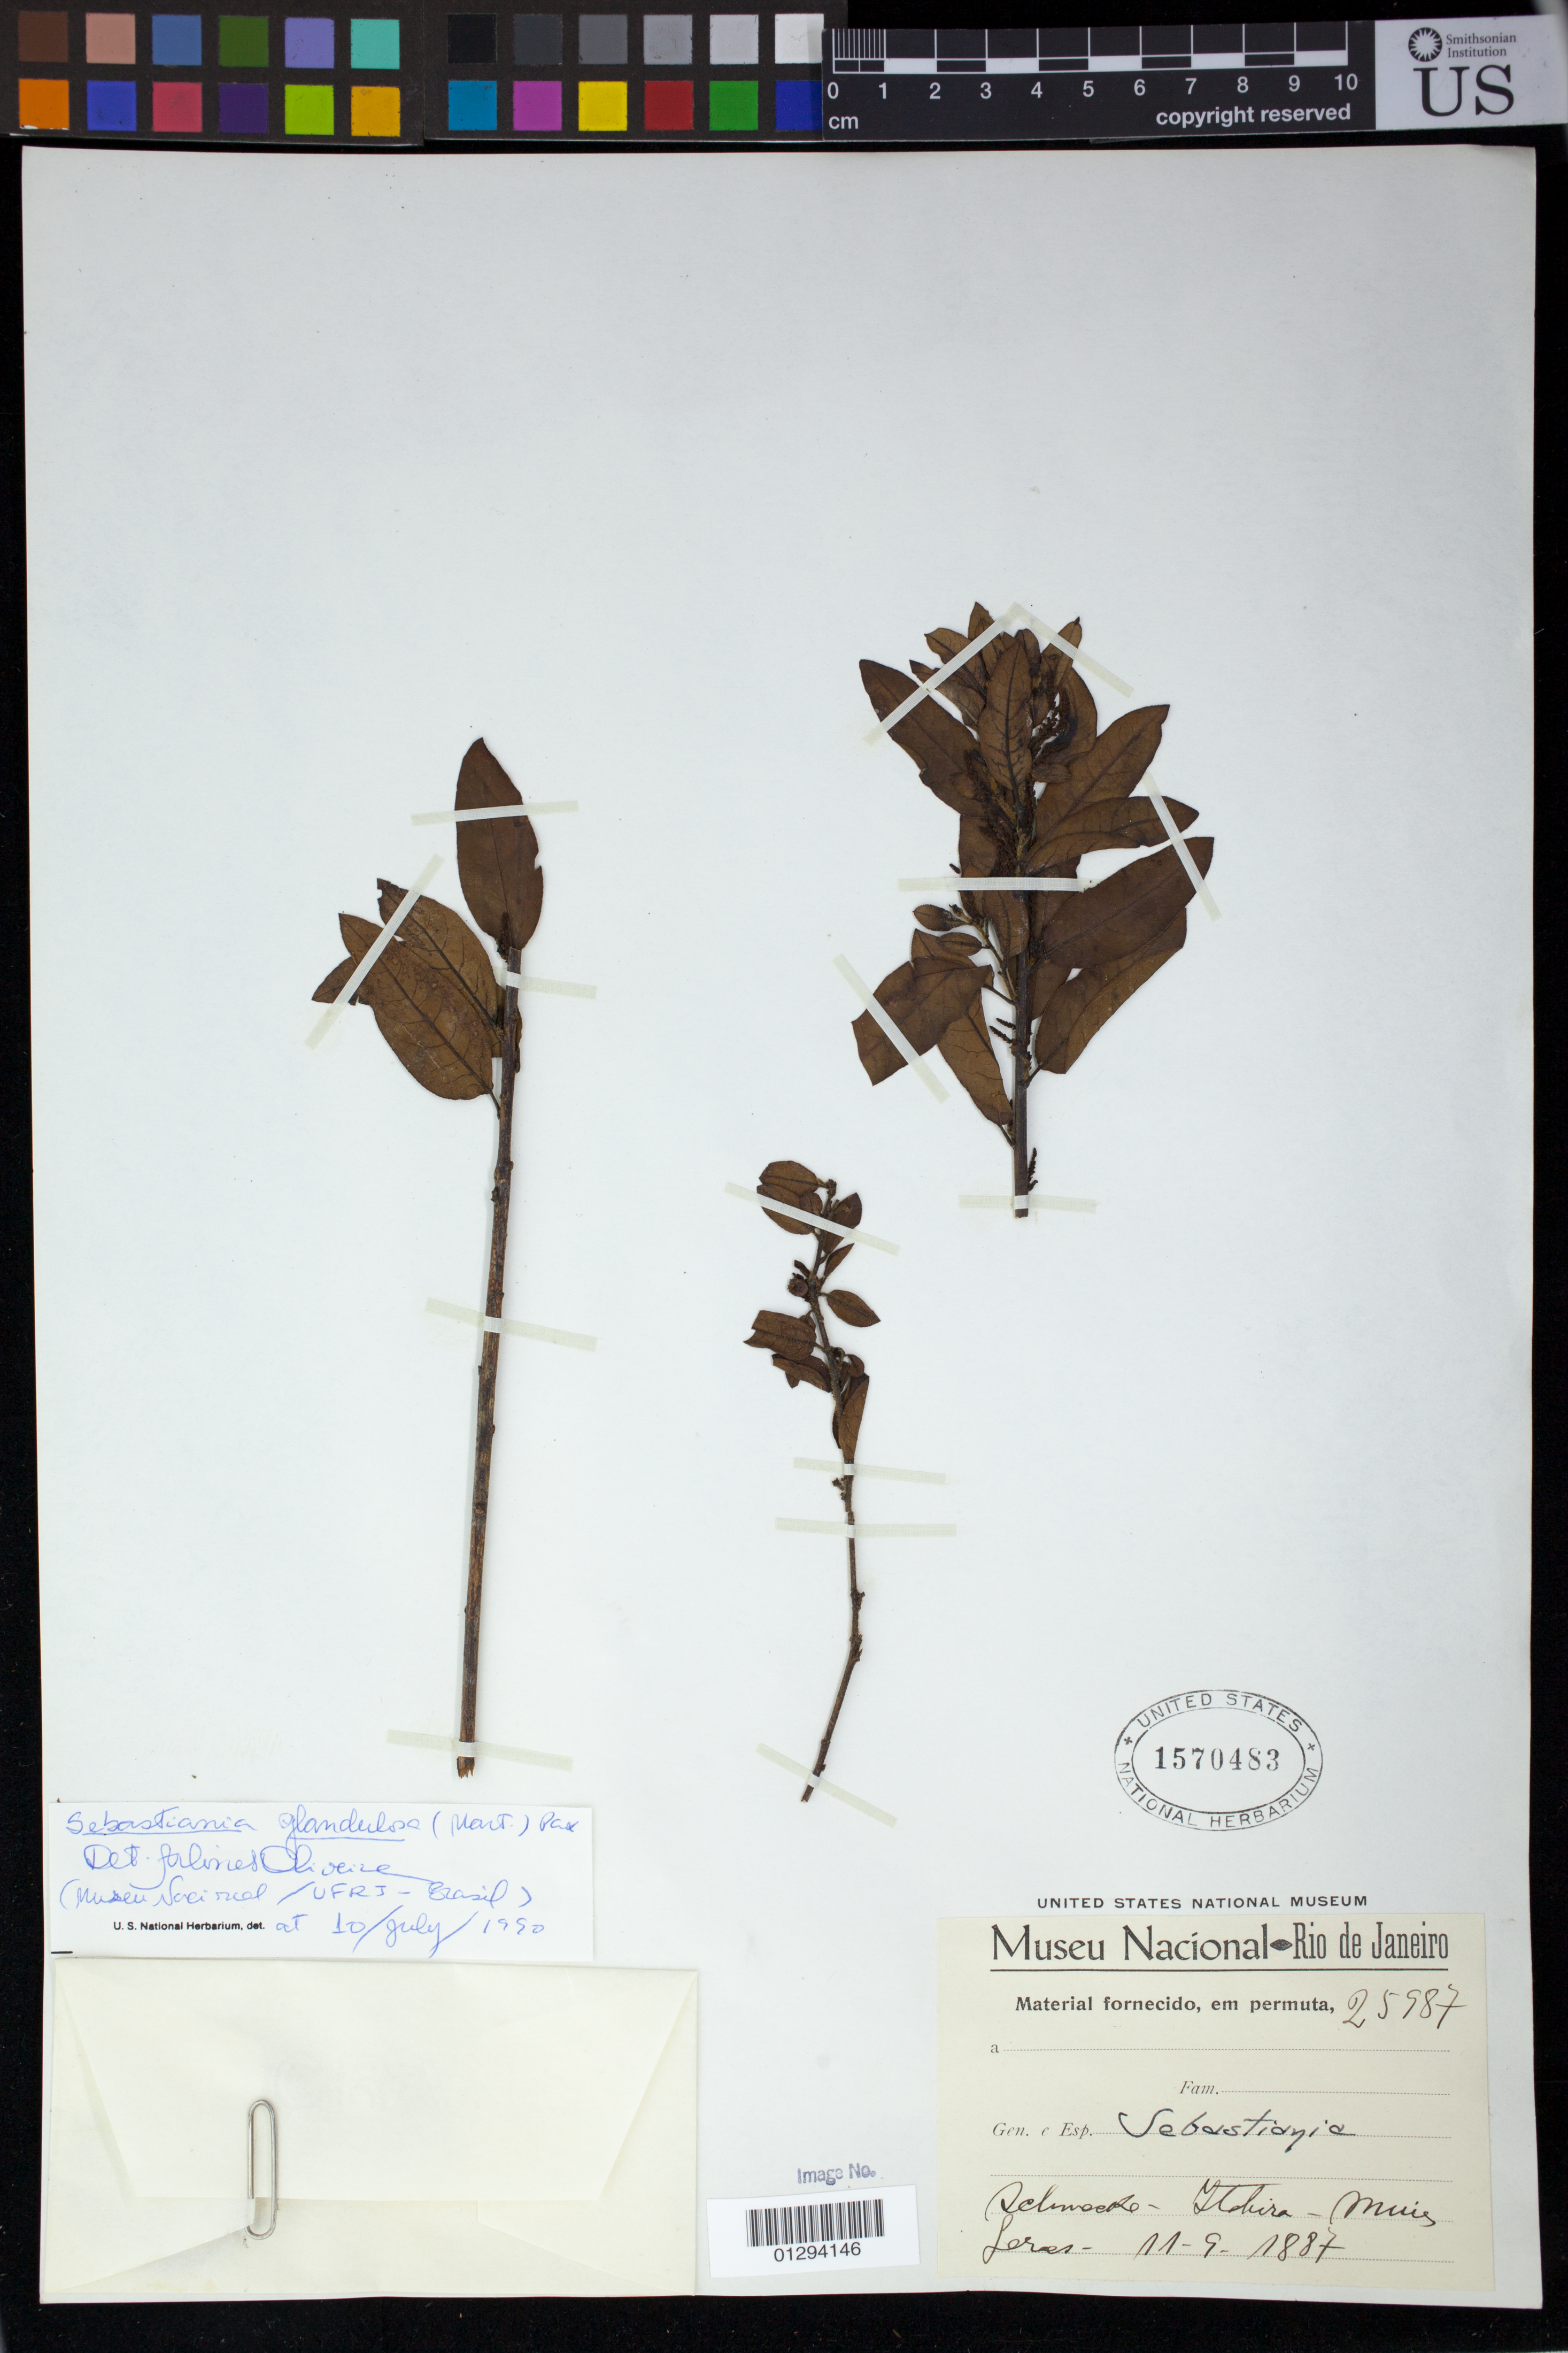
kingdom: Plantae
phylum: Tracheophyta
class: Magnoliopsida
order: Malpighiales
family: Euphorbiaceae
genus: Senefeldera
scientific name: Senefeldera glandulosa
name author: (Sw.) Müll. Arg.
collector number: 25987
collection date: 1887-09-11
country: Brazil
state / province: Minas Gerais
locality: Minas Geraes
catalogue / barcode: US 1570483